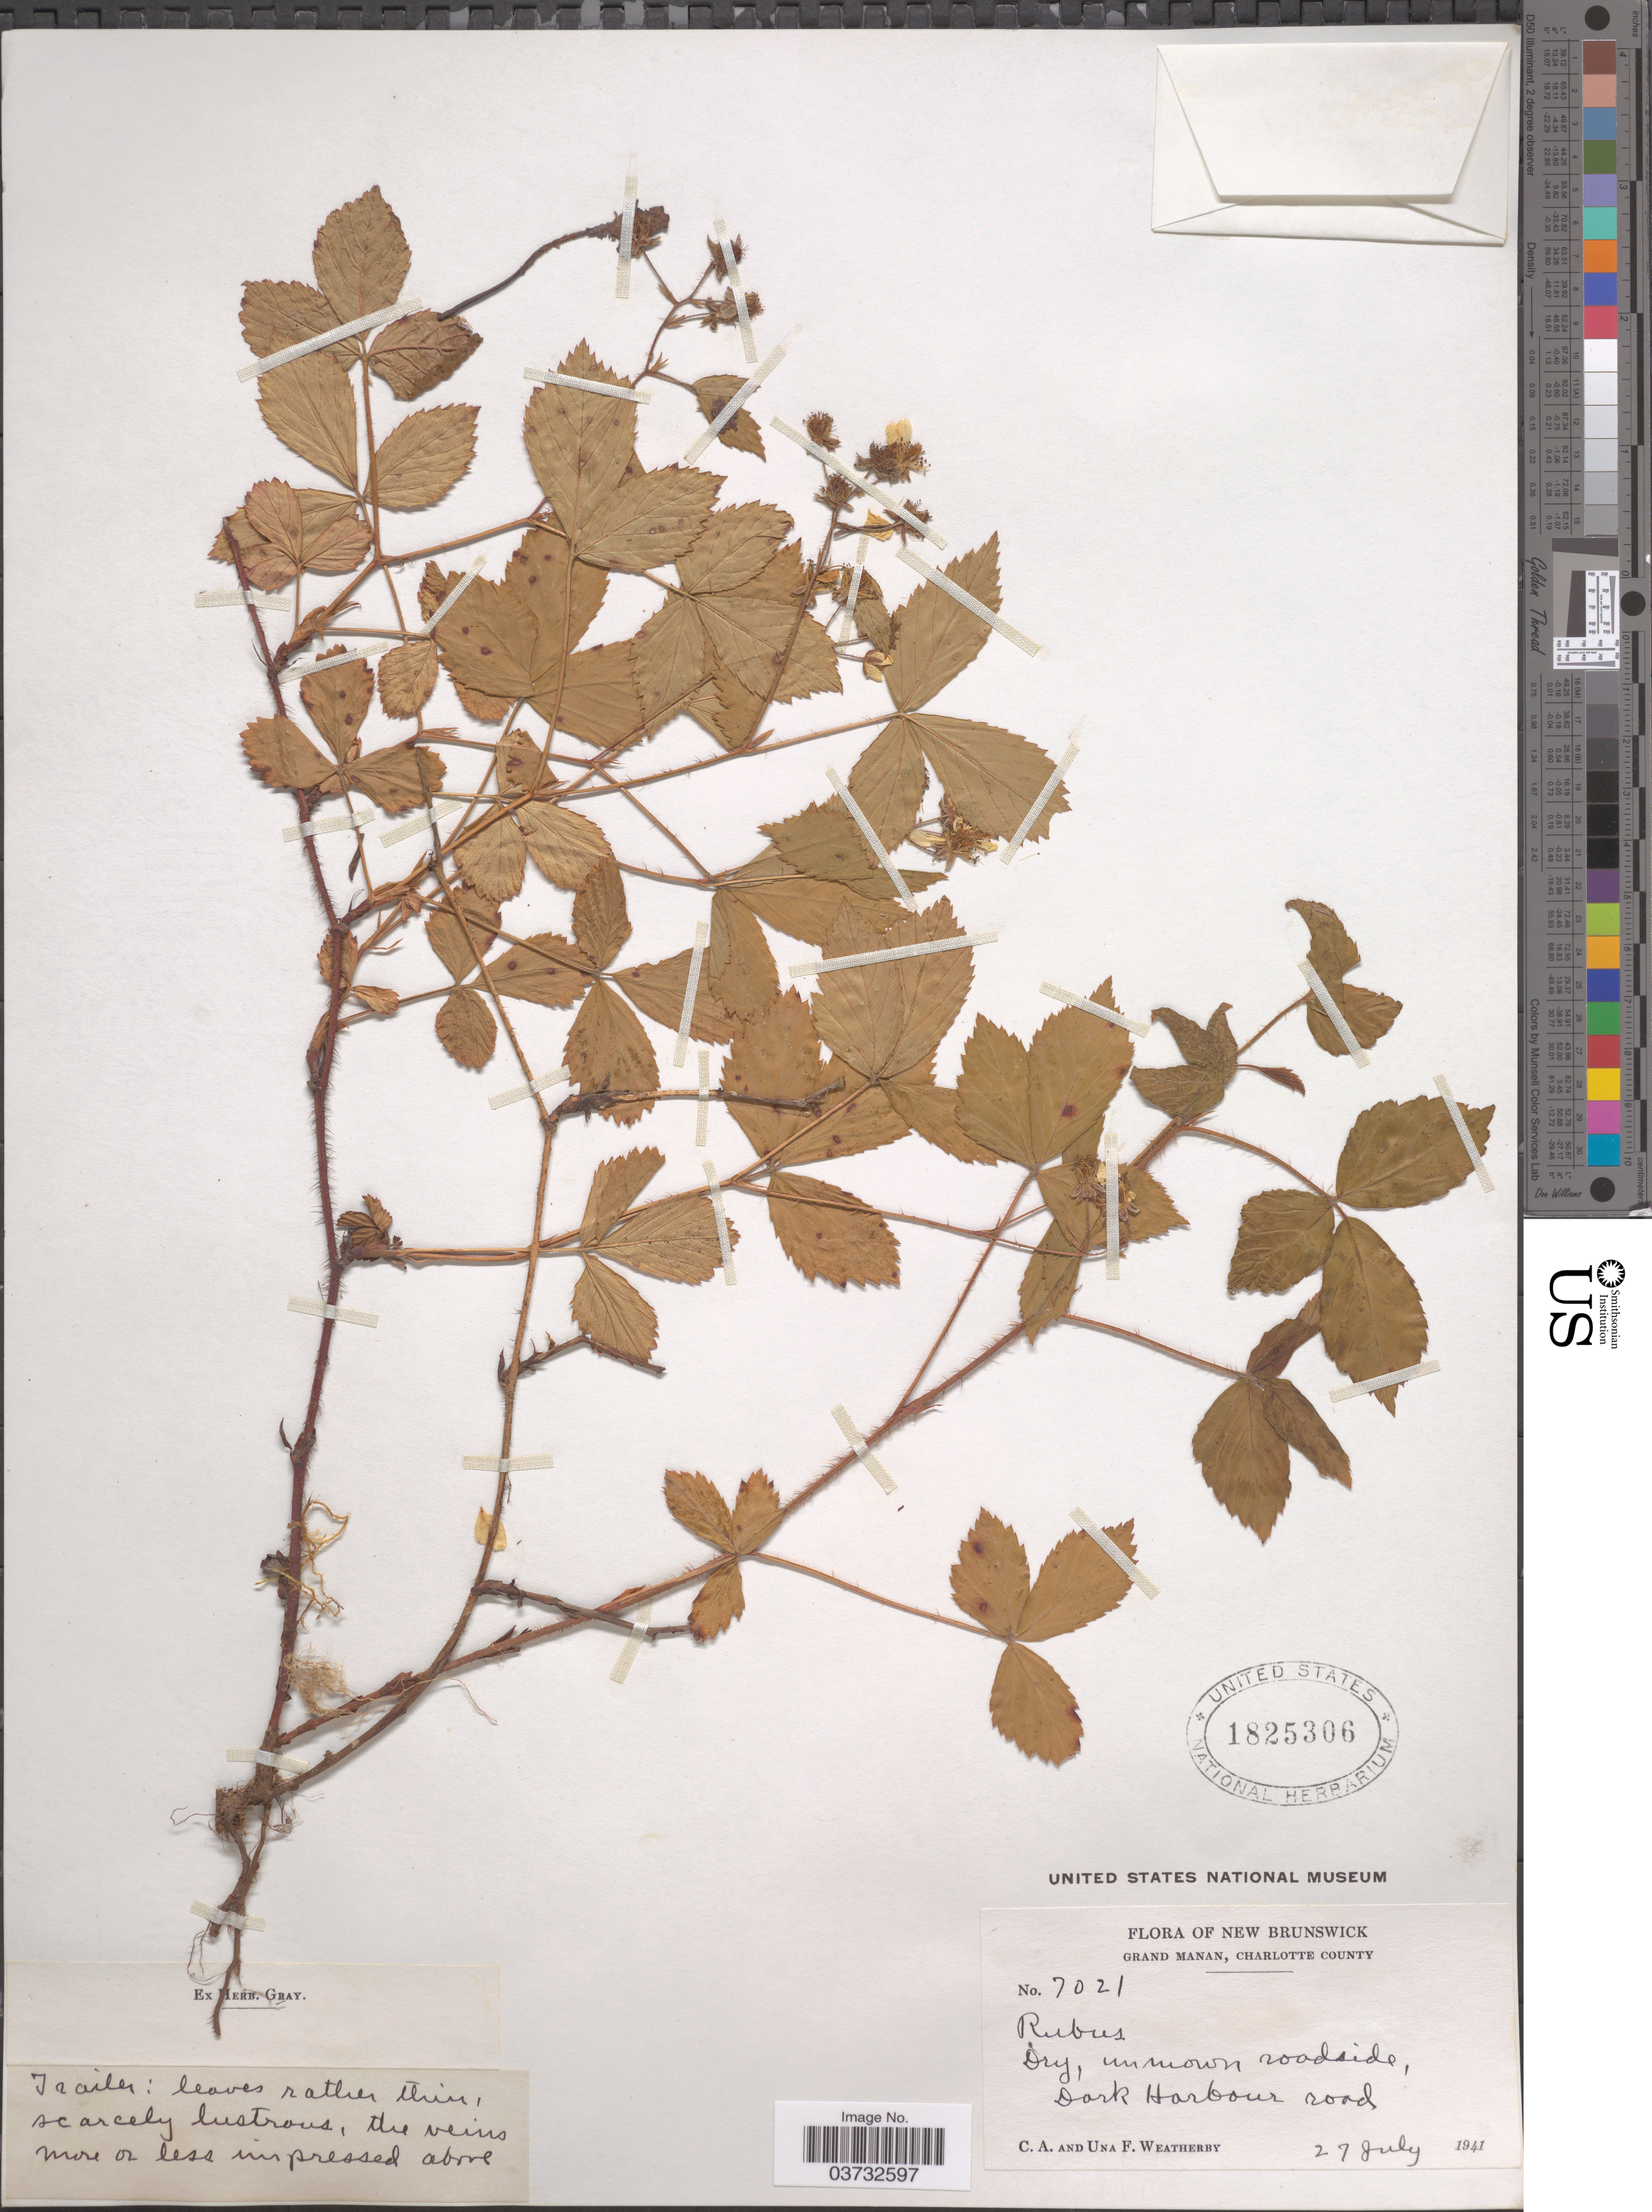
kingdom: Plantae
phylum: Tracheophyta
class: Magnoliopsida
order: Rosales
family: Rosaceae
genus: Rubus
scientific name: Rubus sp.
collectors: C. A. Weatherby & U. Weatherby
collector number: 7021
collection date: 1941-07-27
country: Canada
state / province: New Brunswick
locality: Grand Manan, Charlotte County. Dark Harbour road.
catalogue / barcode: US 1825306